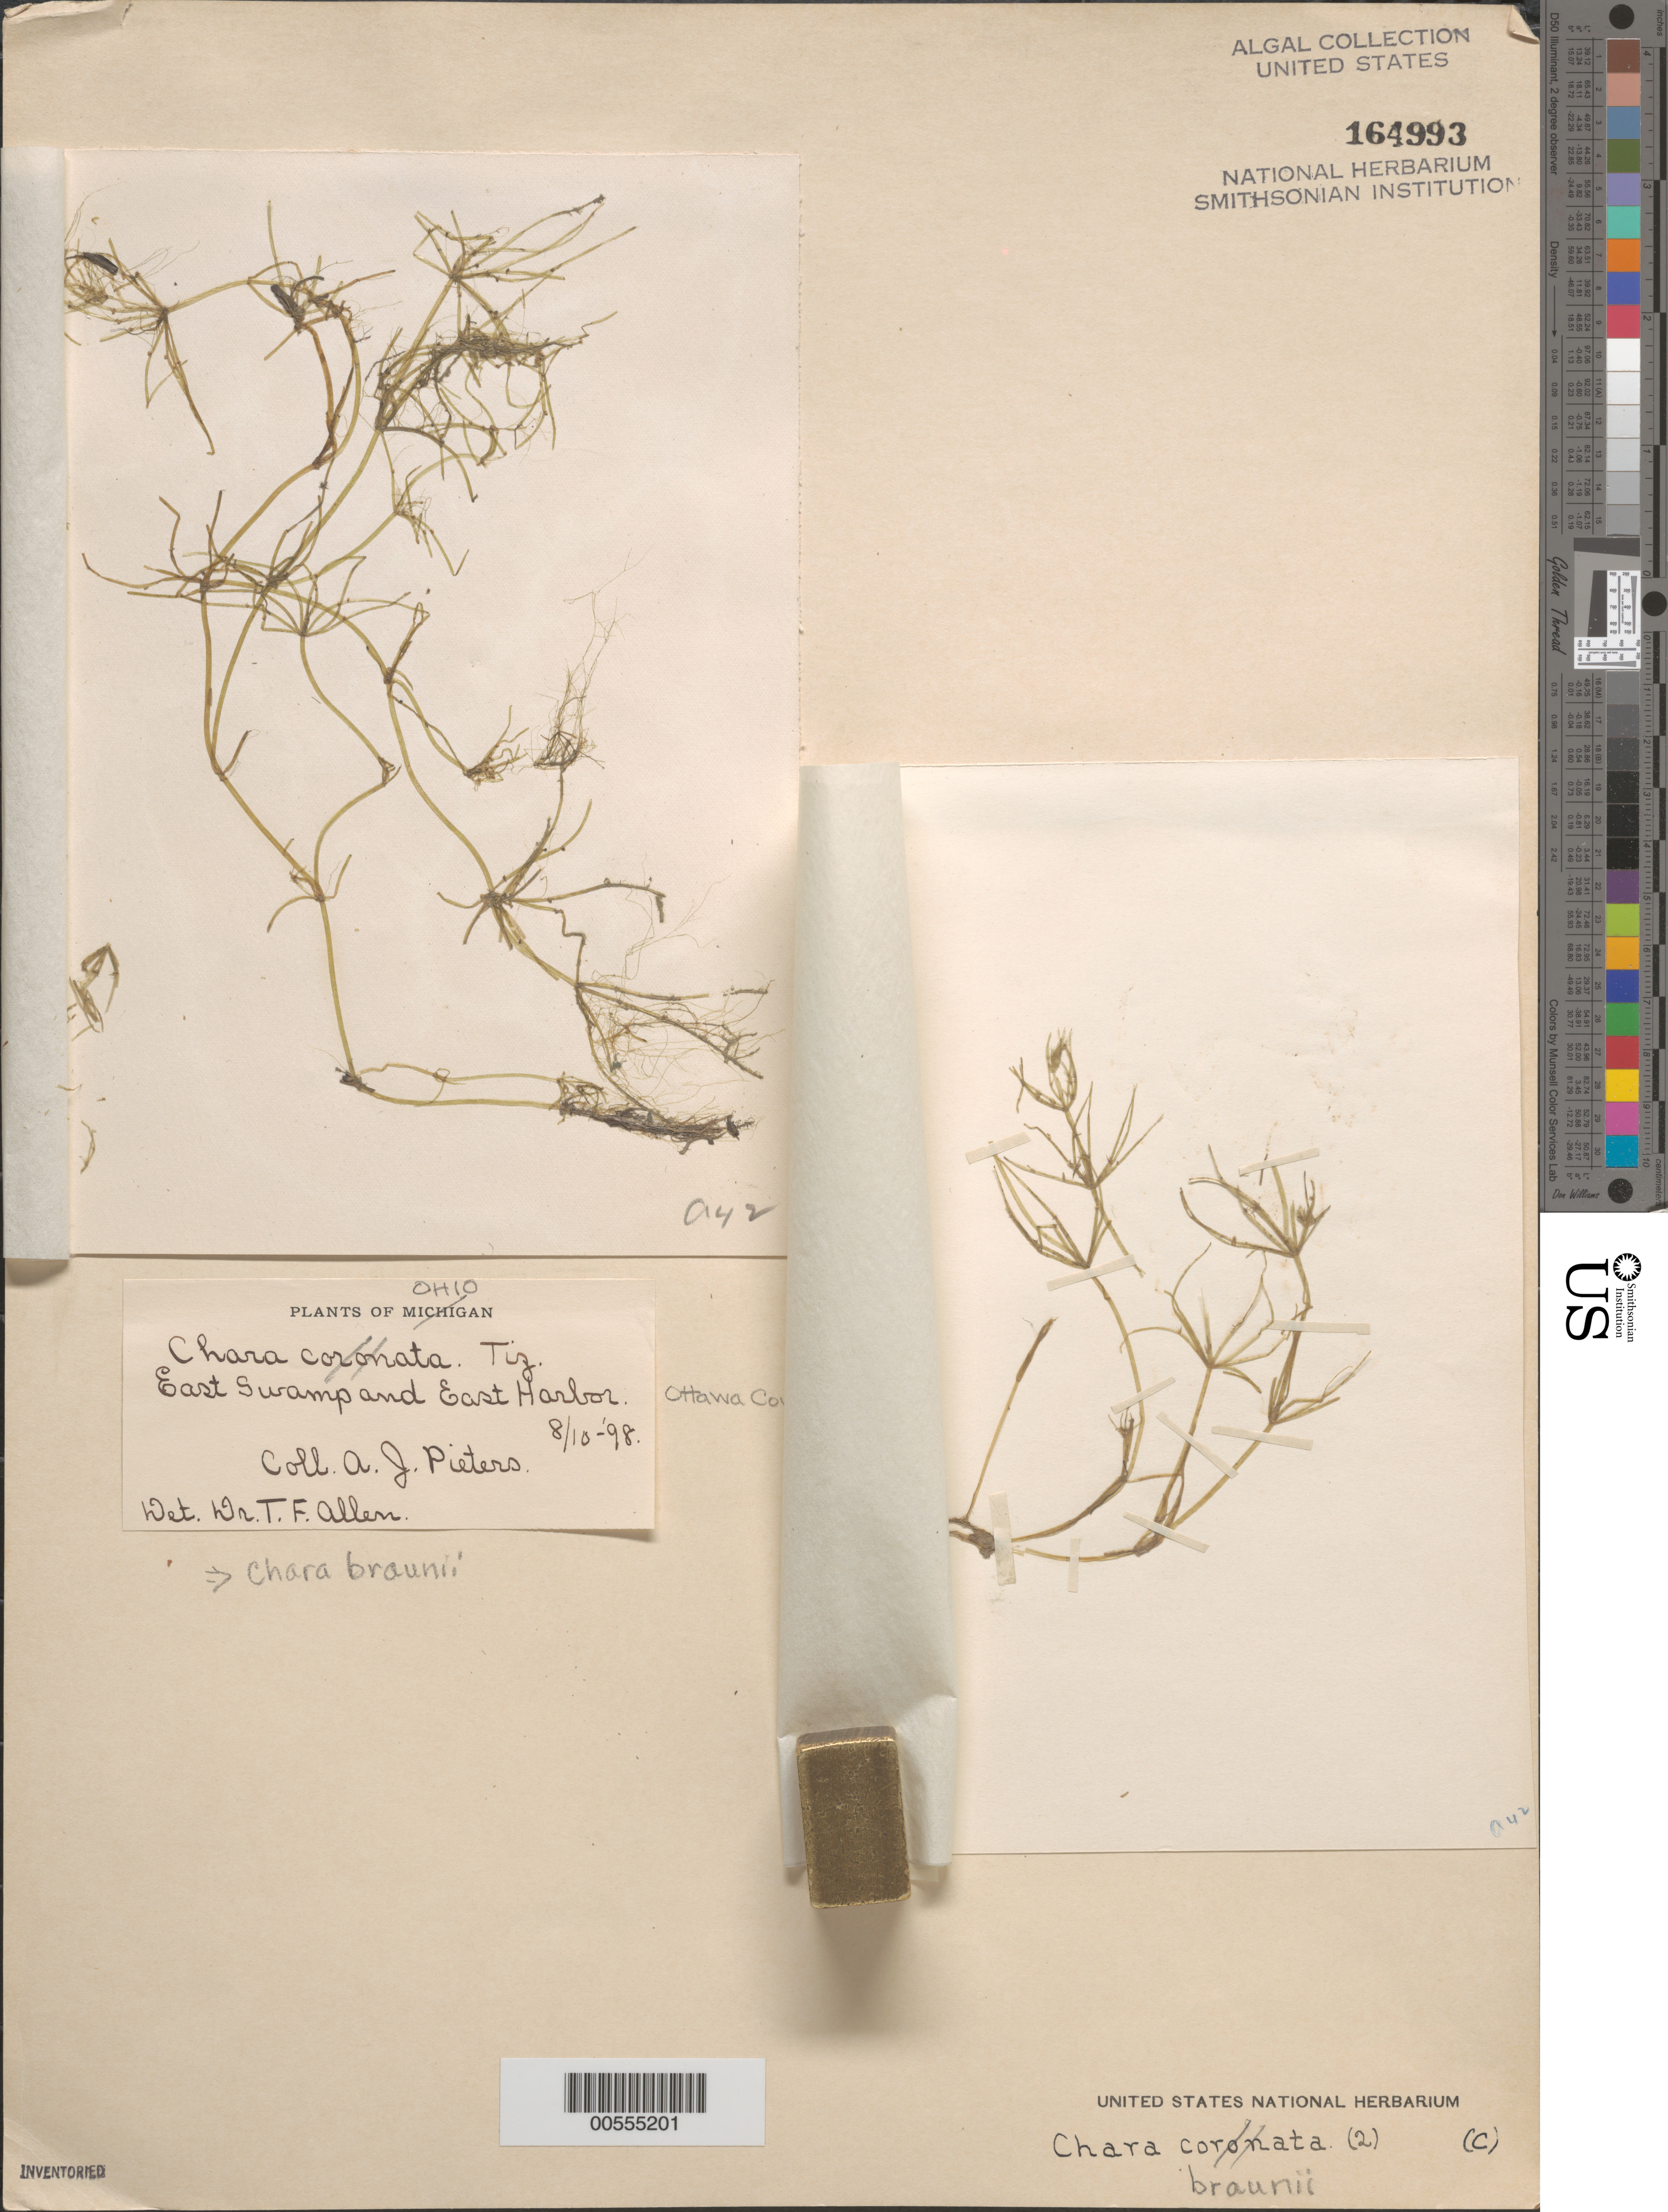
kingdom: Plantae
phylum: Charophyta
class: Charophyceae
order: Charales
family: Characeae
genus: Chara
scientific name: Chara braunii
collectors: A. Pieters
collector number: A42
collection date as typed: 10 Aug 1898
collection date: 1898-08-10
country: United States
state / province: Ohio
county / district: Ottawa County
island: South Bass Island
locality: East Swamp and East Harbor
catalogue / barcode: US 164993